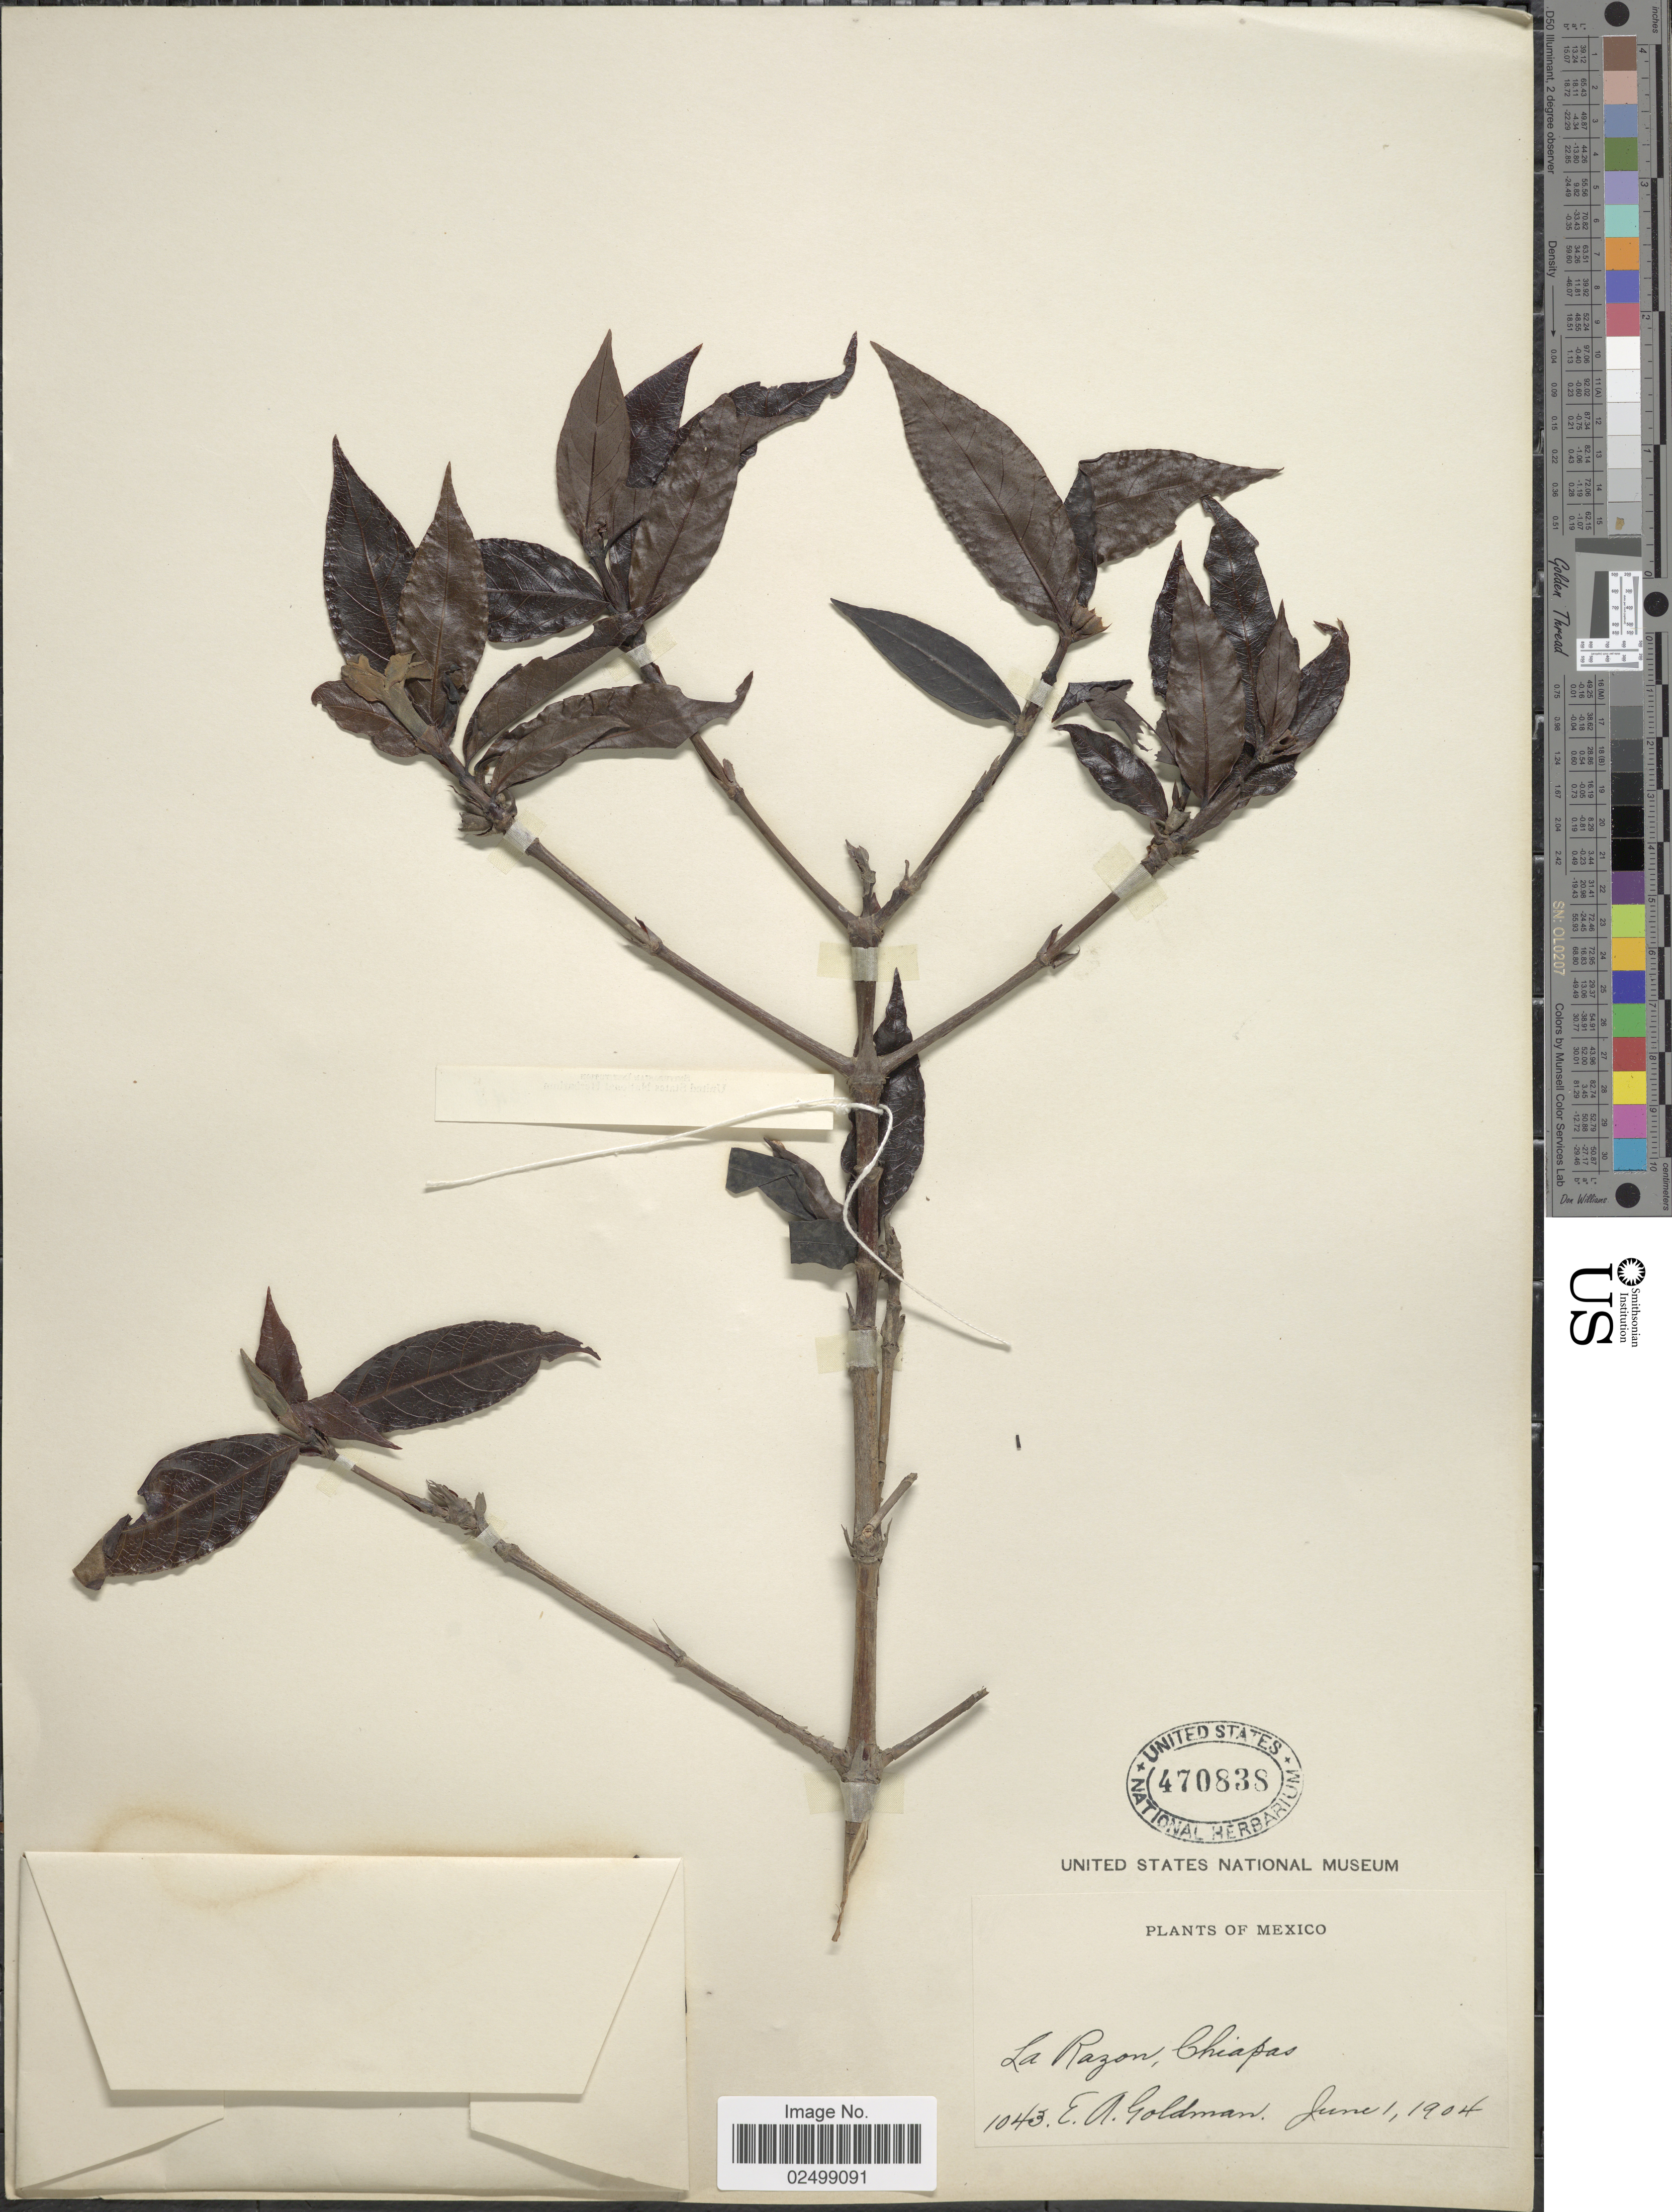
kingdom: Plantae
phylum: Tracheophyta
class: Magnoliopsida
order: Gentianales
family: Rubiaceae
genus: Alibertia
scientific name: Alibertia edulis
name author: (Rich.) A. Rich. ex DC.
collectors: E. A. Goldman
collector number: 1043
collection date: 1904-06-01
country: Mexico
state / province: Chiapas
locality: La Razon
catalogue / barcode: US 470838